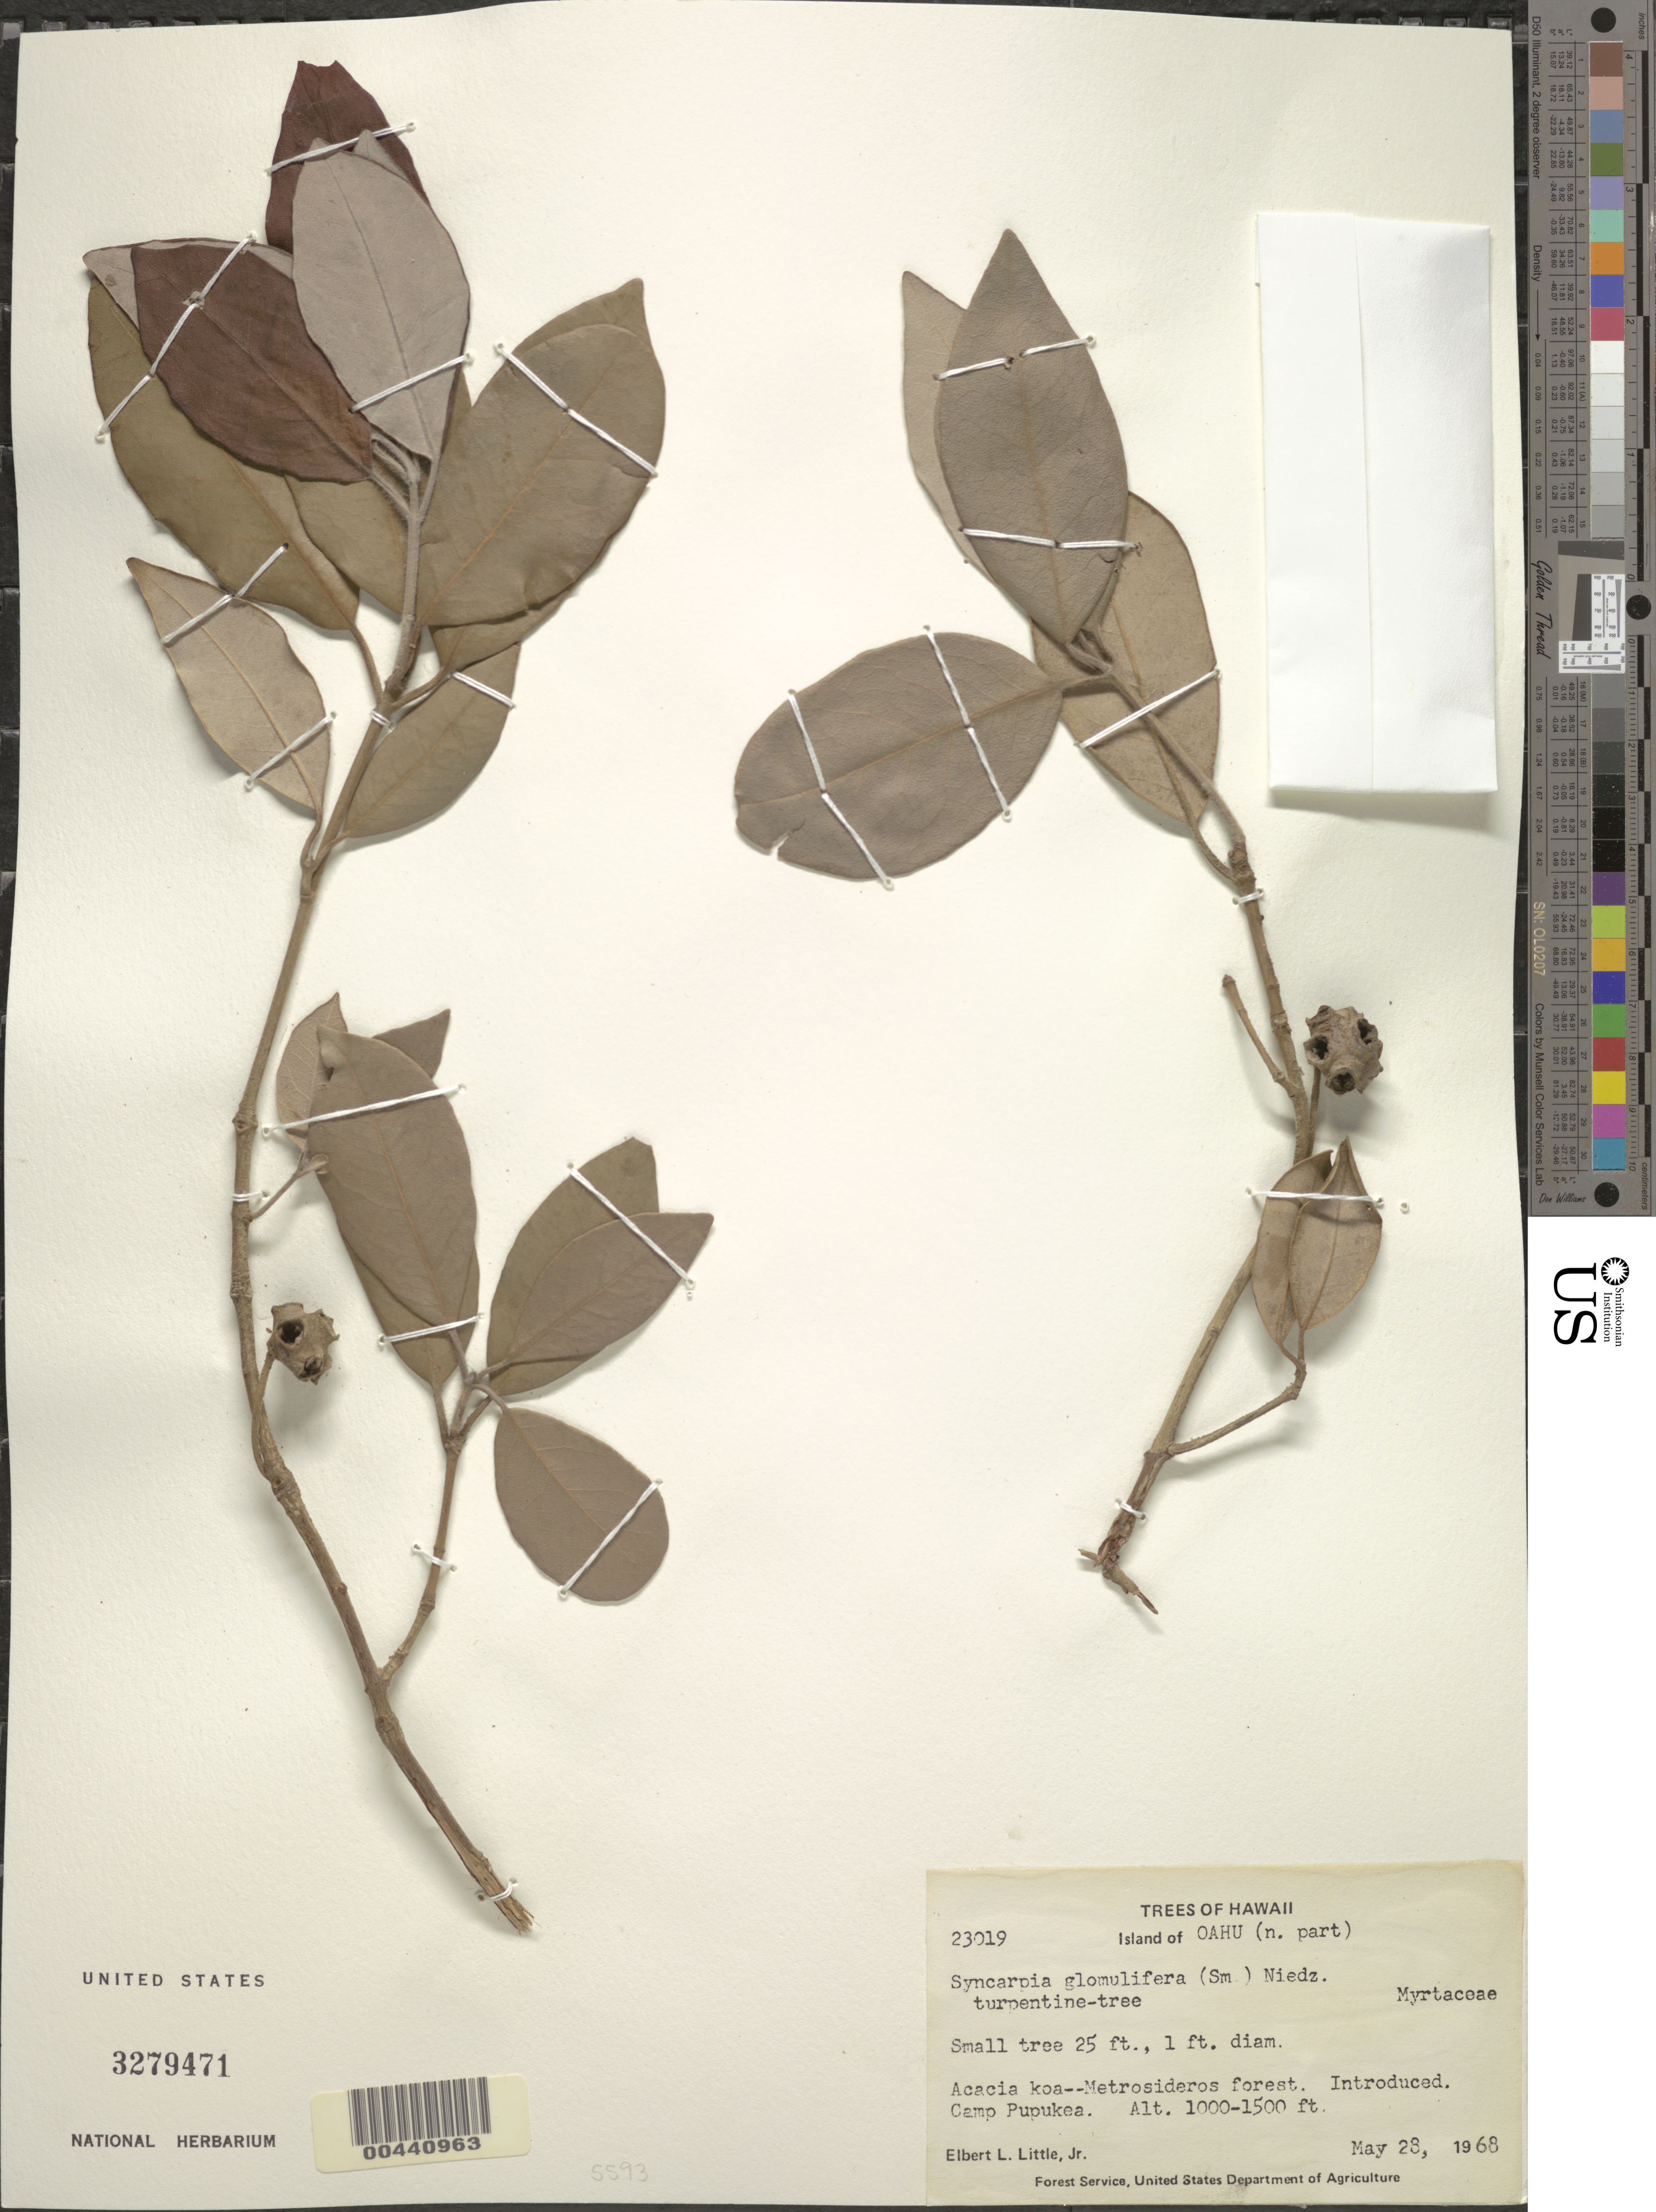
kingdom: Plantae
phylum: Tracheophyta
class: Magnoliopsida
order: Myrtales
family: Myrtaceae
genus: Syncarpia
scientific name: Syncarpia glomulifera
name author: (Sm.) Nied.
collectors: E. L. Little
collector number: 23019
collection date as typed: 28 May 1968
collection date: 1968-05-28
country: United States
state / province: Hawaii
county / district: Honolulu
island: Oahu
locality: N part of Oahu. Camp Pupukea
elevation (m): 305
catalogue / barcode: US 3279471